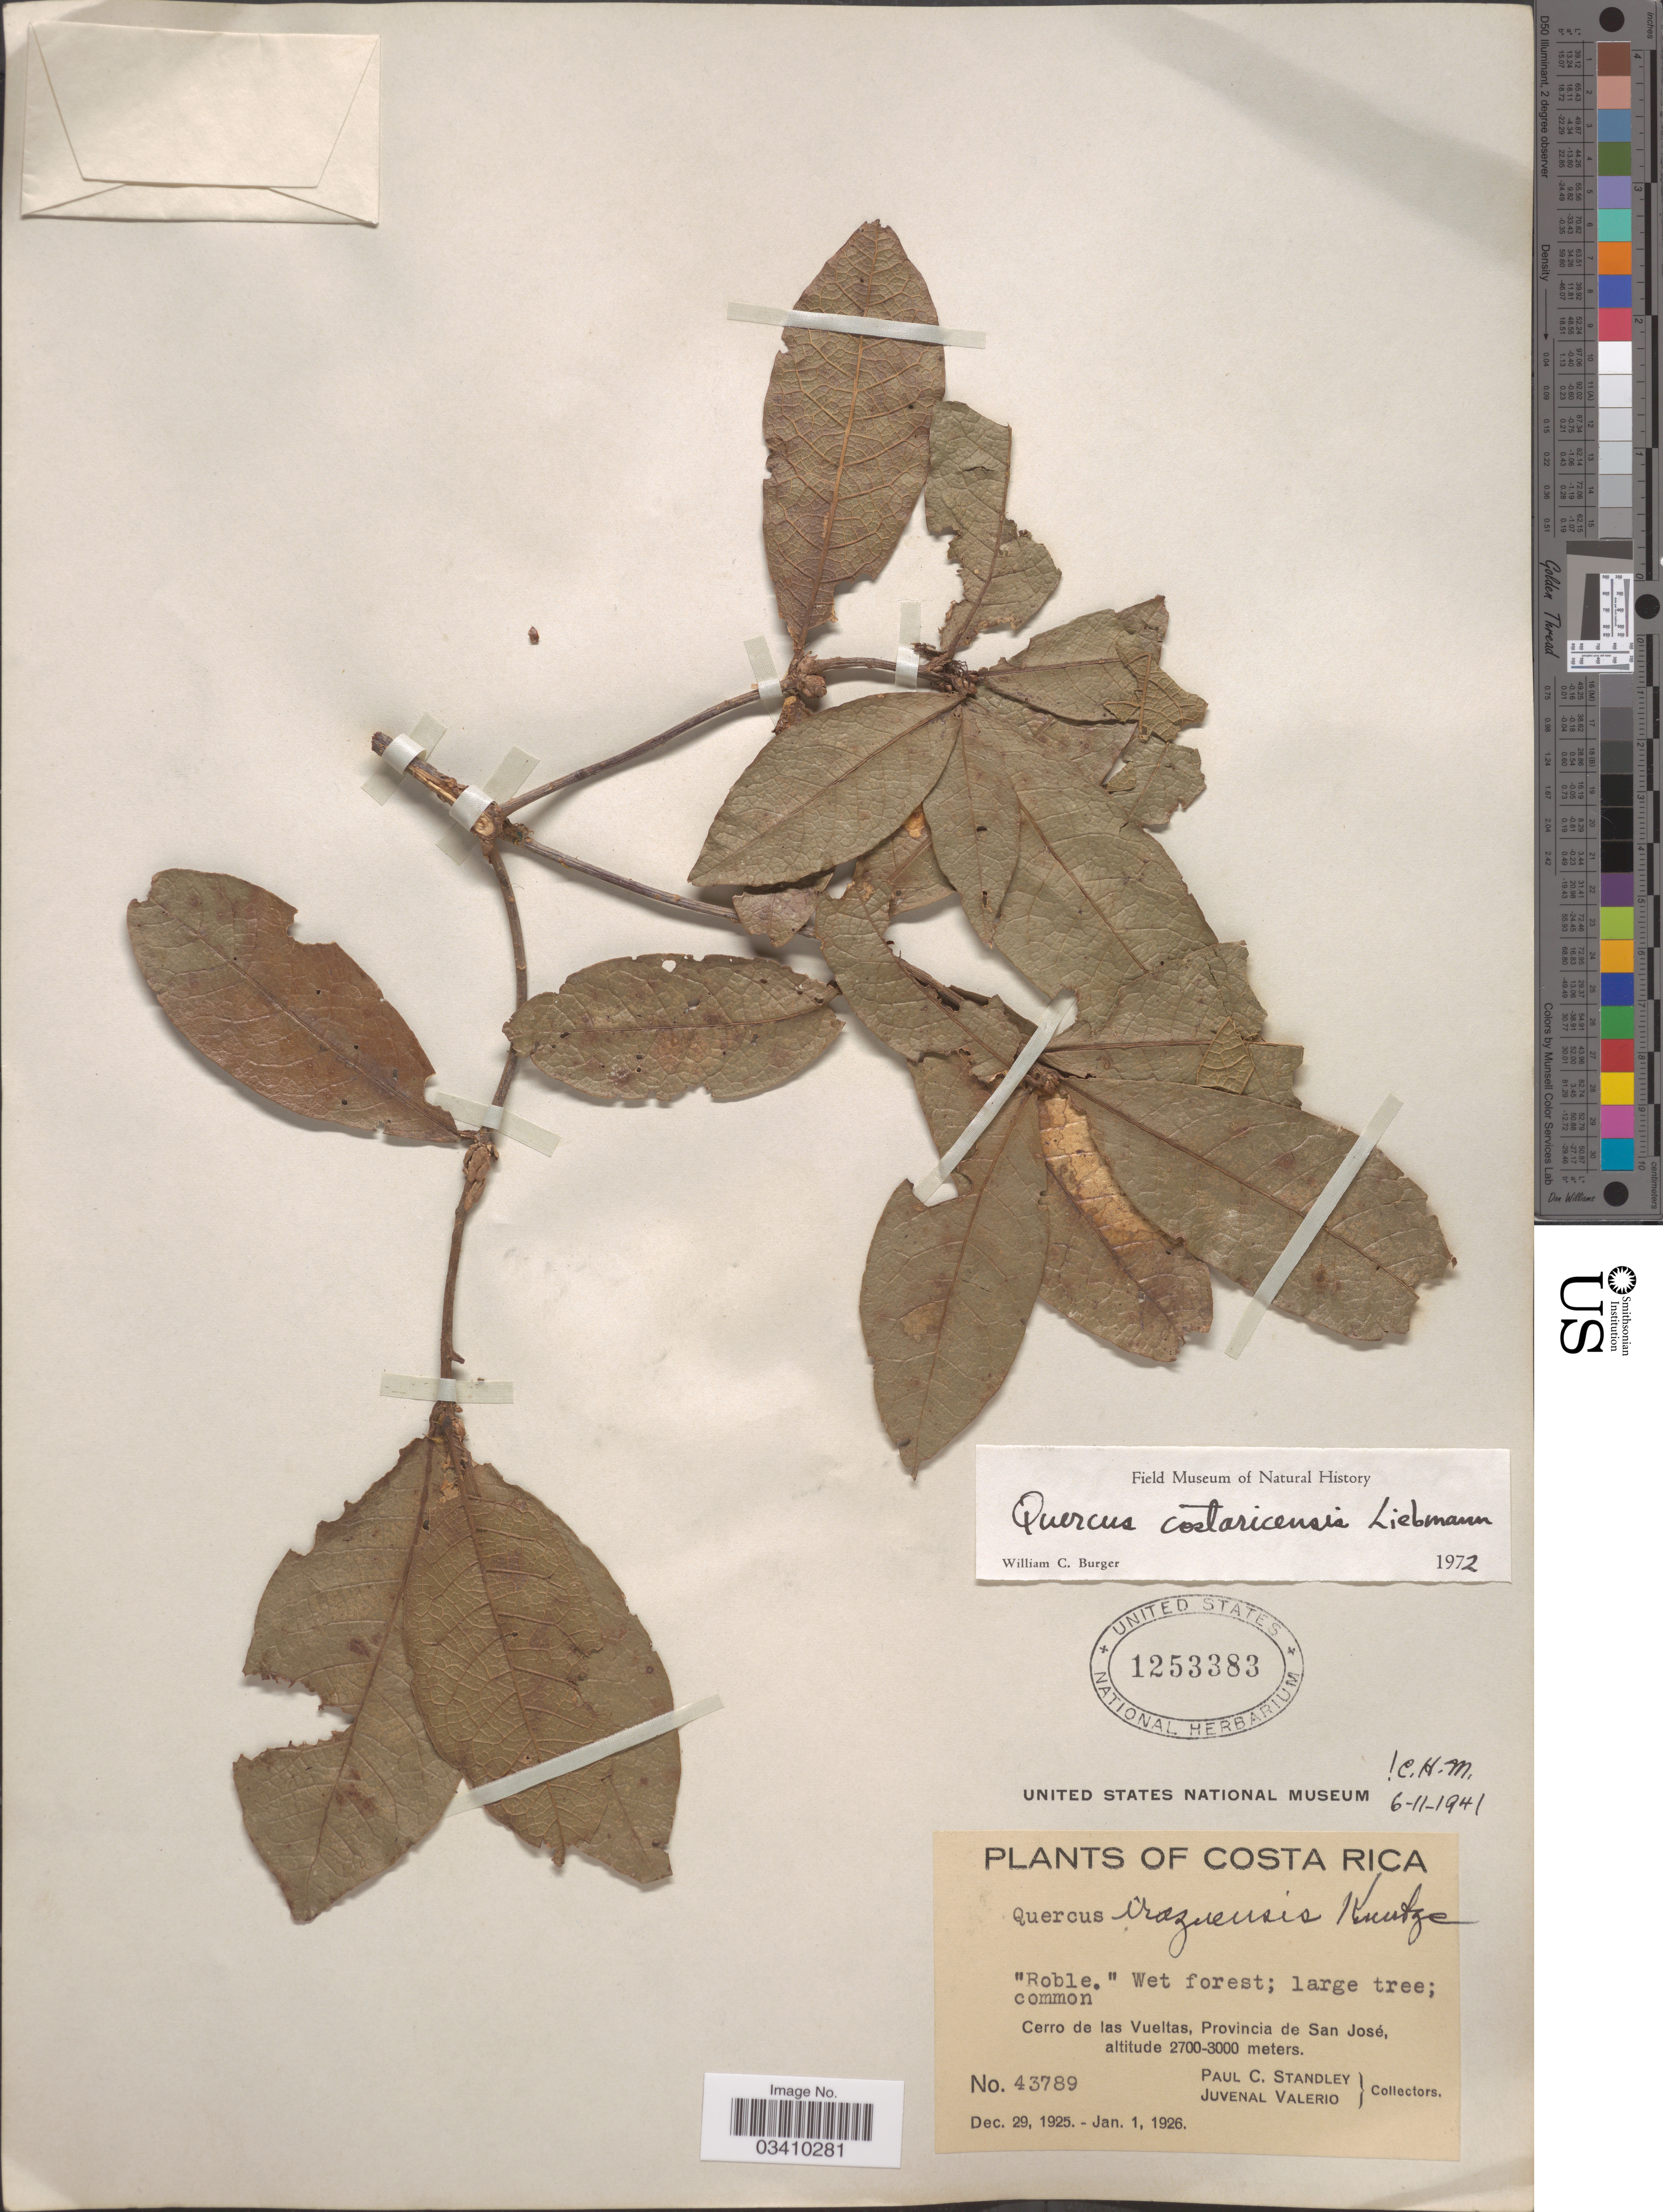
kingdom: Plantae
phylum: Tracheophyta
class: Magnoliopsida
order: Fagales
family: Fagaceae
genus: Quercus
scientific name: Quercus costaricensis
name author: Liebm.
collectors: P. C. Standley & J. Valerio R.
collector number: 43789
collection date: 1925-12-29/1926-01-01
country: Costa Rica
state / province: San José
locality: Cerro de las Vueltas.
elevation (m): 2700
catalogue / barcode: US 1253383